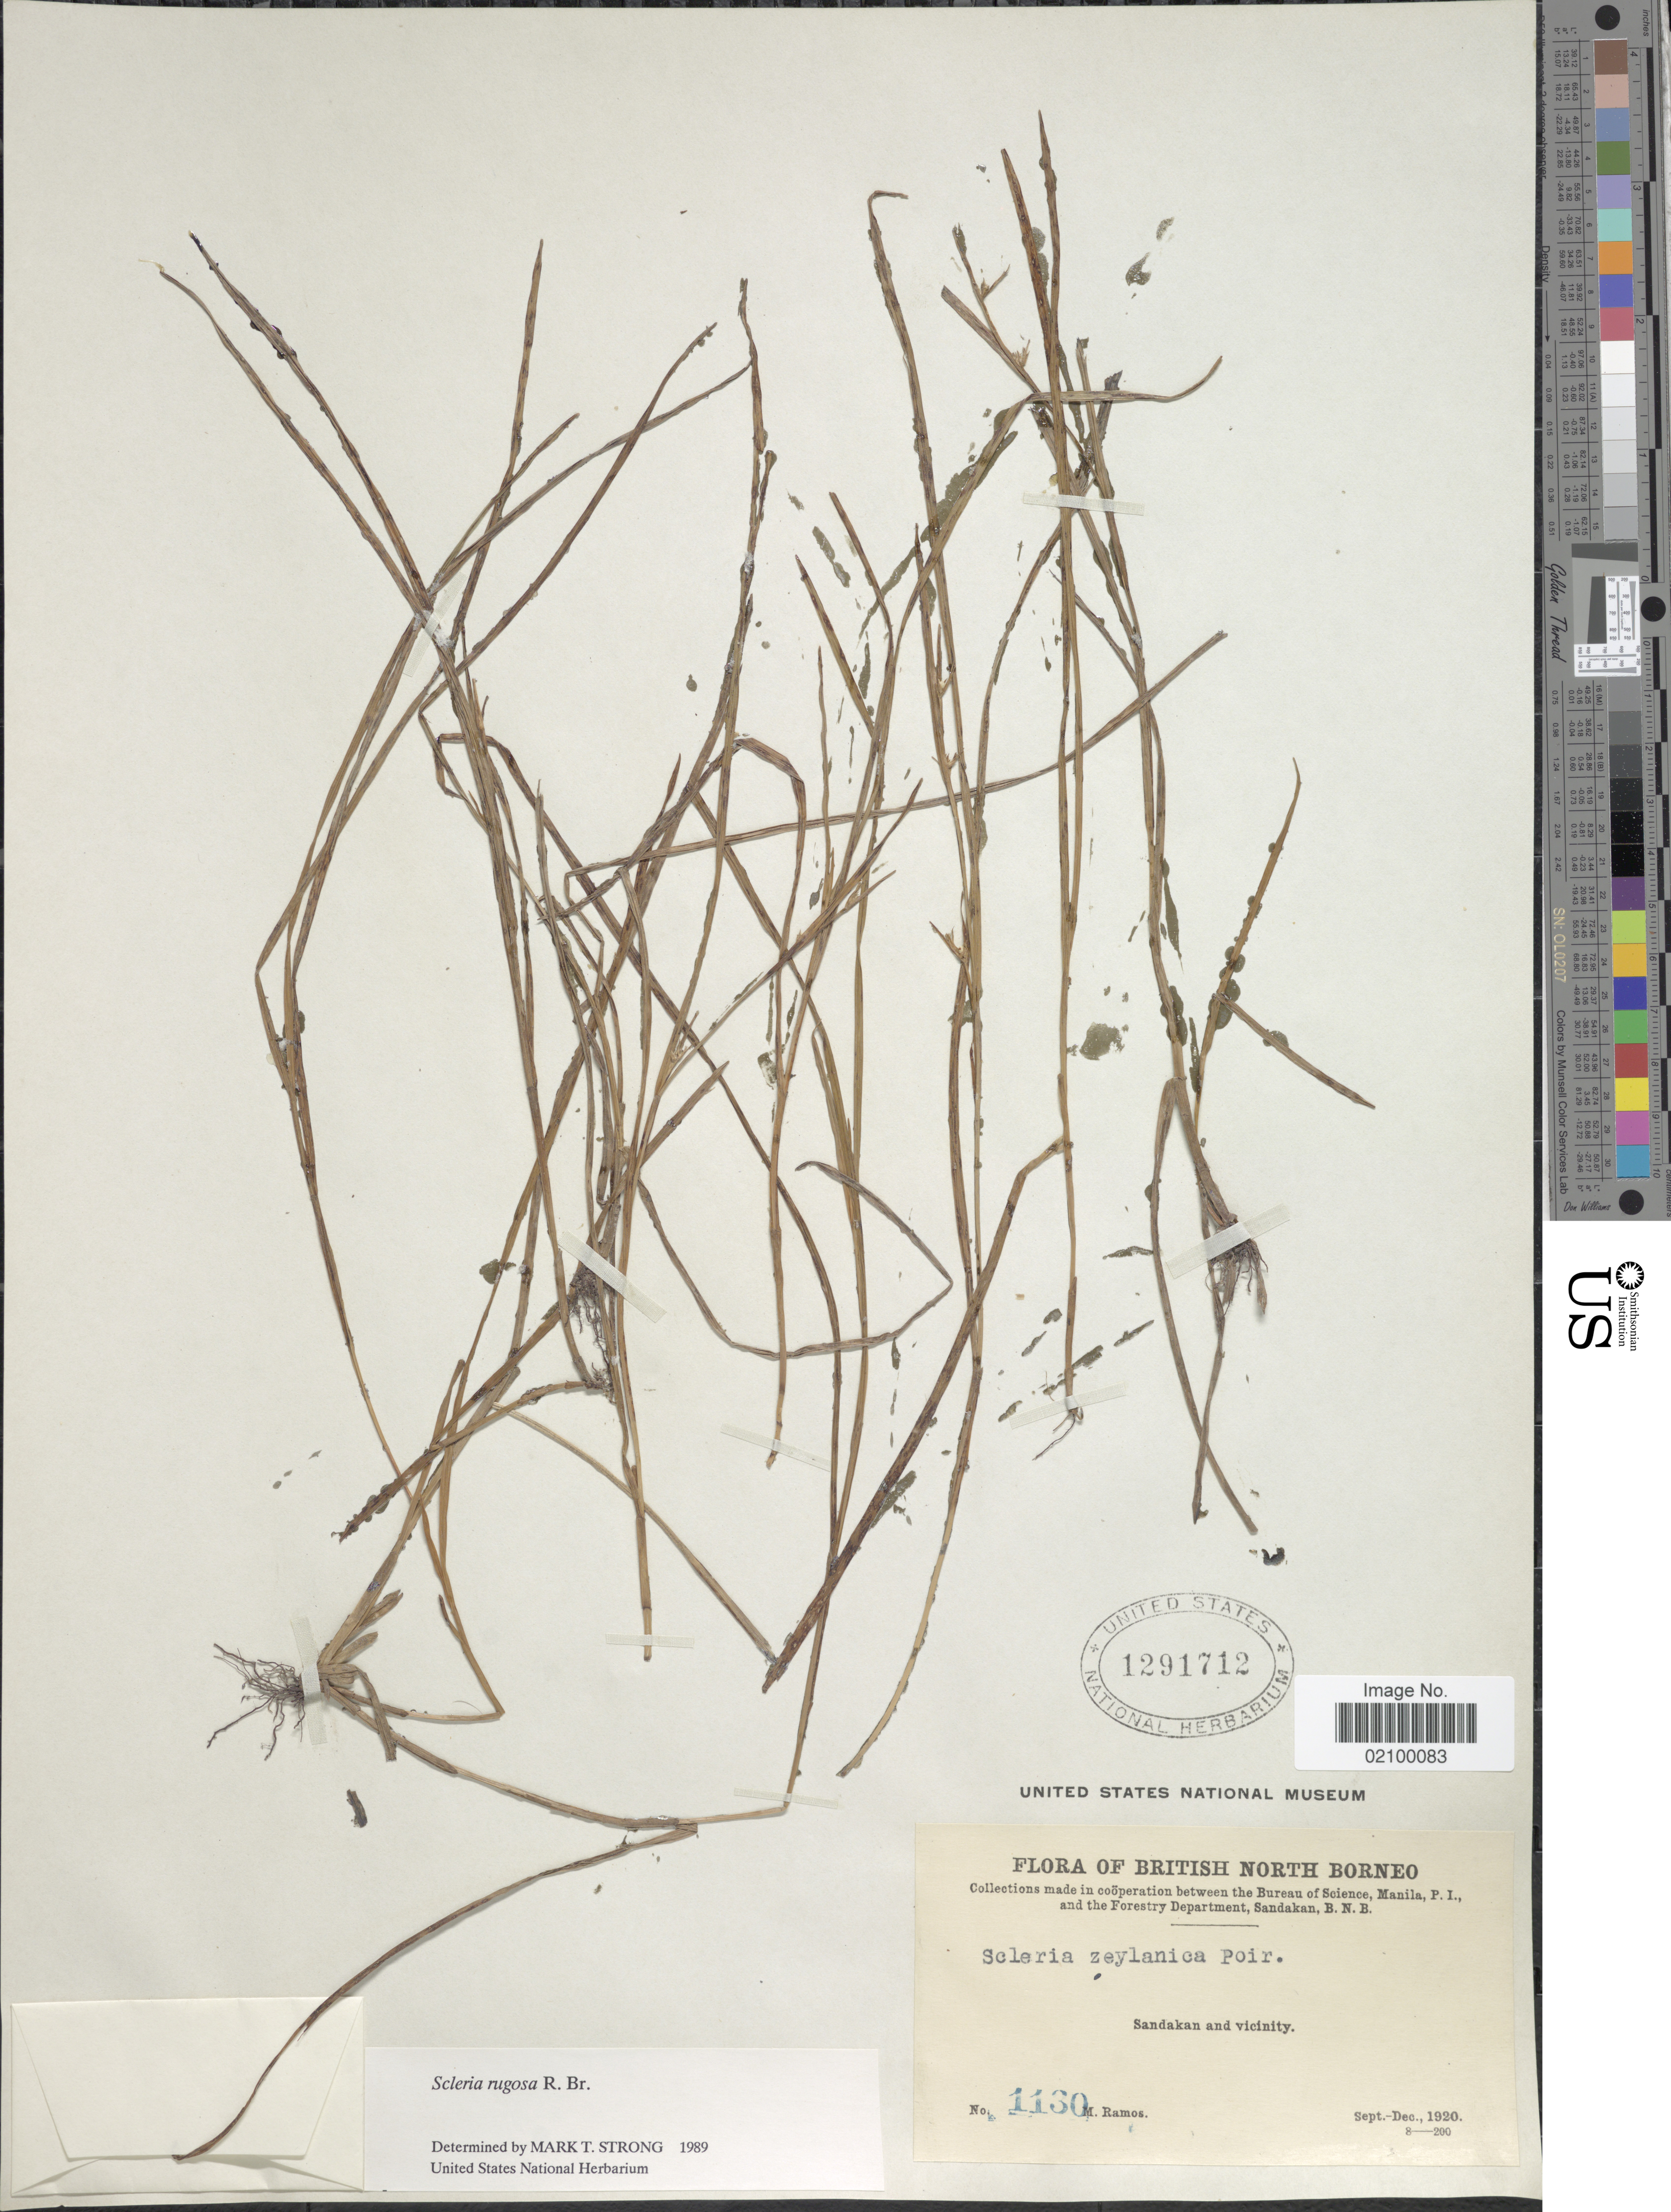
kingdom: Plantae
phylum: Tracheophyta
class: Liliopsida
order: Poales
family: Cyperaceae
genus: Scleria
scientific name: Scleria rugosa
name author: R. Br.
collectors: M. Ramos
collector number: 1130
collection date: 1920-09/1920-12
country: Malaysia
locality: British North Borneo. Sandakan and vicinity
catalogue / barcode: US 1291712